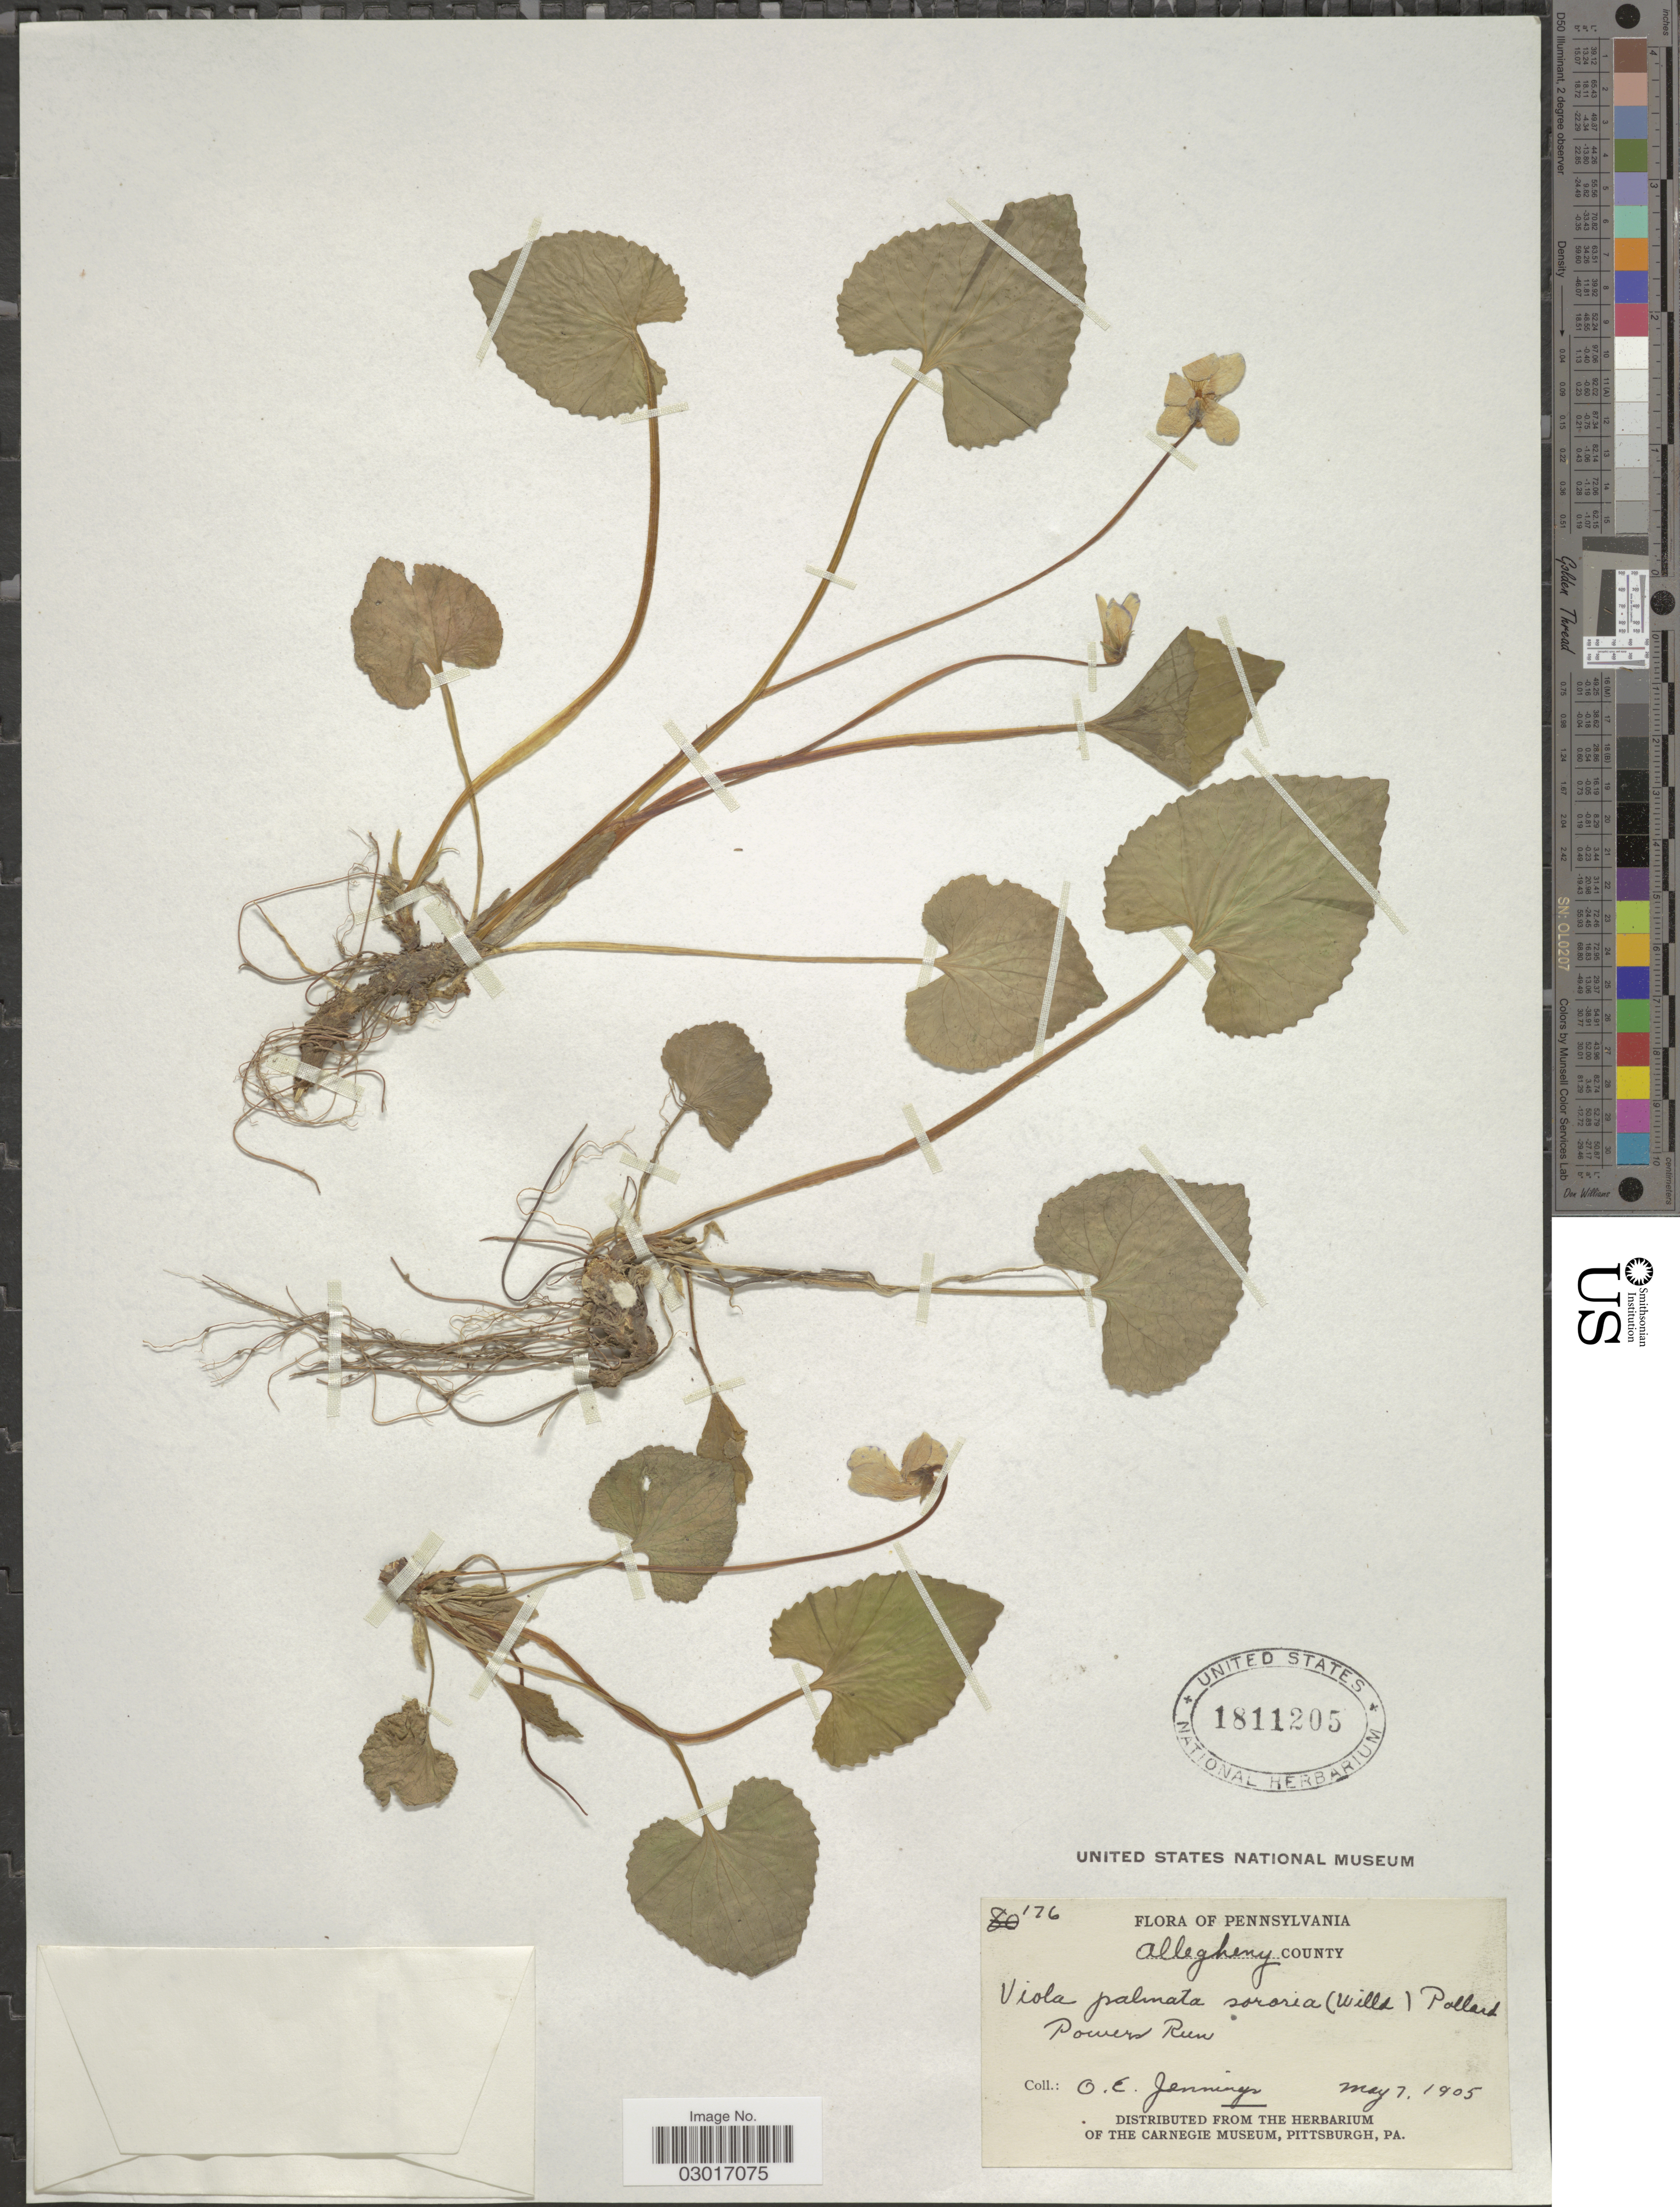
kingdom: Plantae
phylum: Tracheophyta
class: Magnoliopsida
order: Malpighiales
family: Violaceae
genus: Viola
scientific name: Viola sororia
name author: Willd.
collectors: O. E. Jennings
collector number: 176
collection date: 1905-05-07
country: United States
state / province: Pennsylvania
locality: Allegheny County. Powers Run.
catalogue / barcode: US 1811205